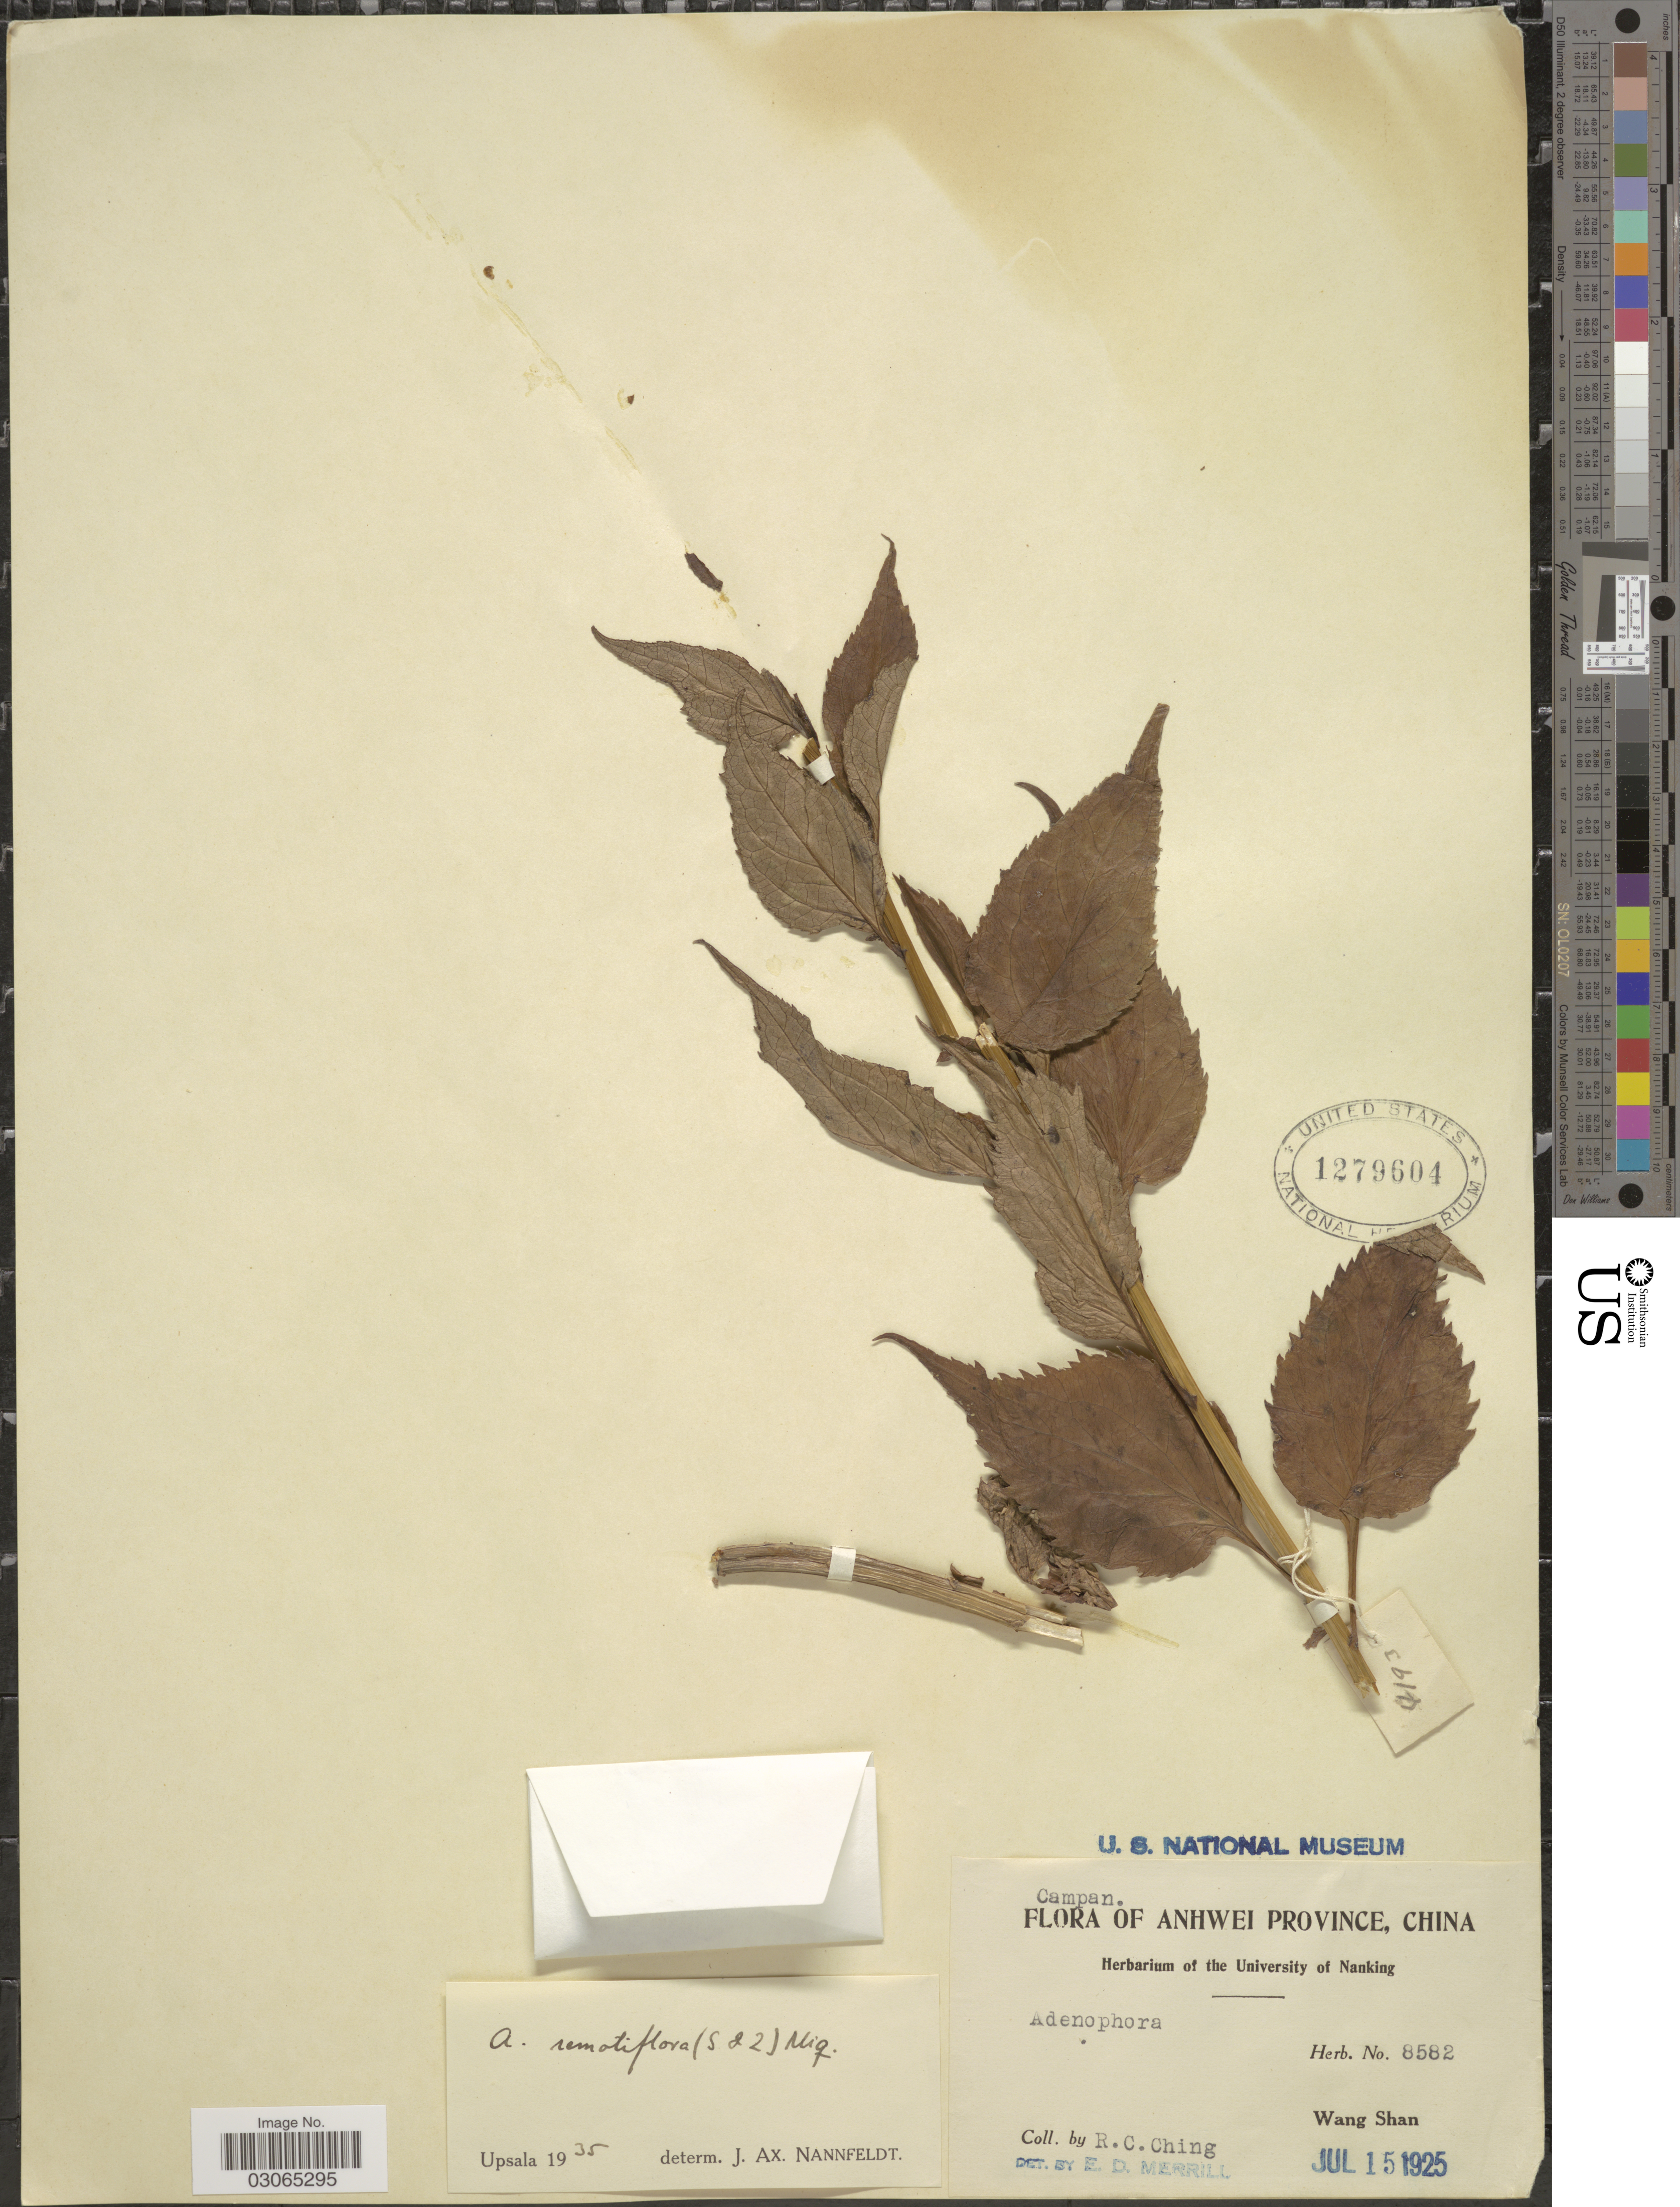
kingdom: Plantae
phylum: Tracheophyta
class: Magnoliopsida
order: Asterales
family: Campanulaceae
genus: Adenophora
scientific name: Adenophora remotiflora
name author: (Siebold & Zucc.) Miq.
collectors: R. C. Ching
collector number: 8582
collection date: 1925-07-15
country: China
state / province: Anhui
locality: Anhwei Province. Wang Shan.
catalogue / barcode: US 1279604